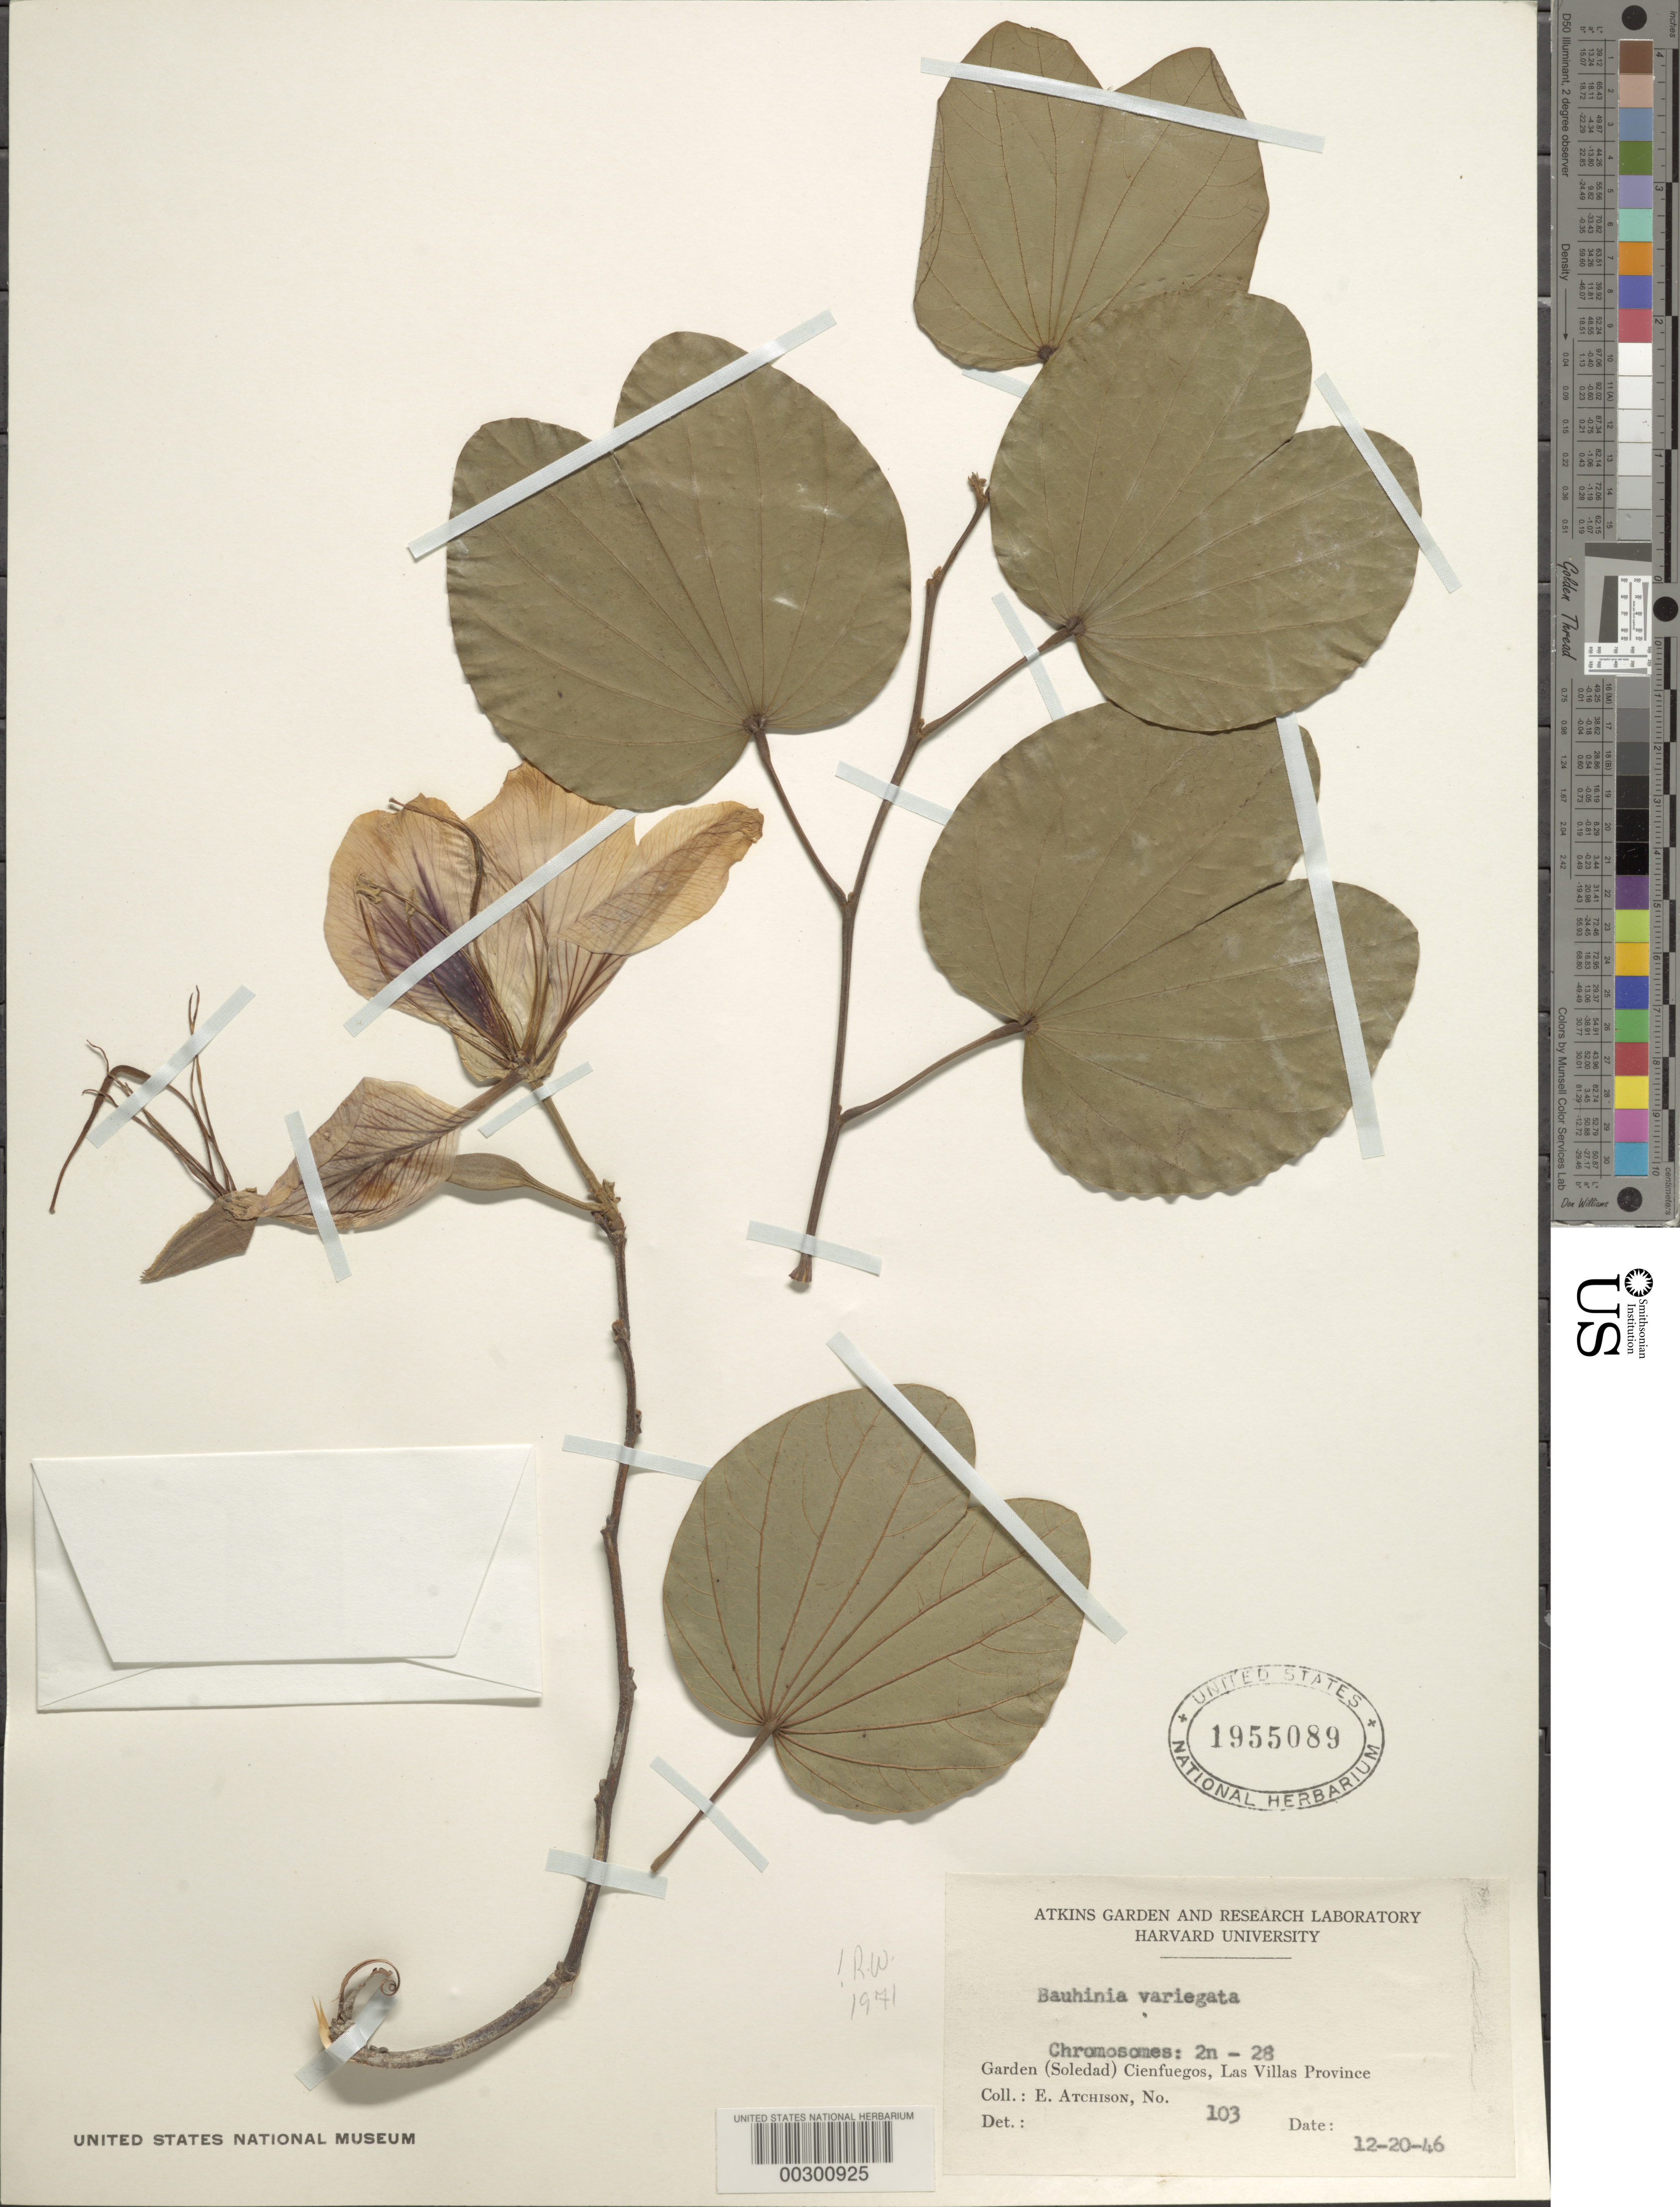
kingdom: Plantae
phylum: Tracheophyta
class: Magnoliopsida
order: Fabales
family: Fabaceae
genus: Bauhinia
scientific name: Bauhinia variegata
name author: L.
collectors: E. Atchison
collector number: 103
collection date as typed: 20 Dec 1946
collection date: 1946-12-20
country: Cuba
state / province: Las Villas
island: Greater Antilles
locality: Harvard botanical garden, soledad, cienfuegos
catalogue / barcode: US 1955089